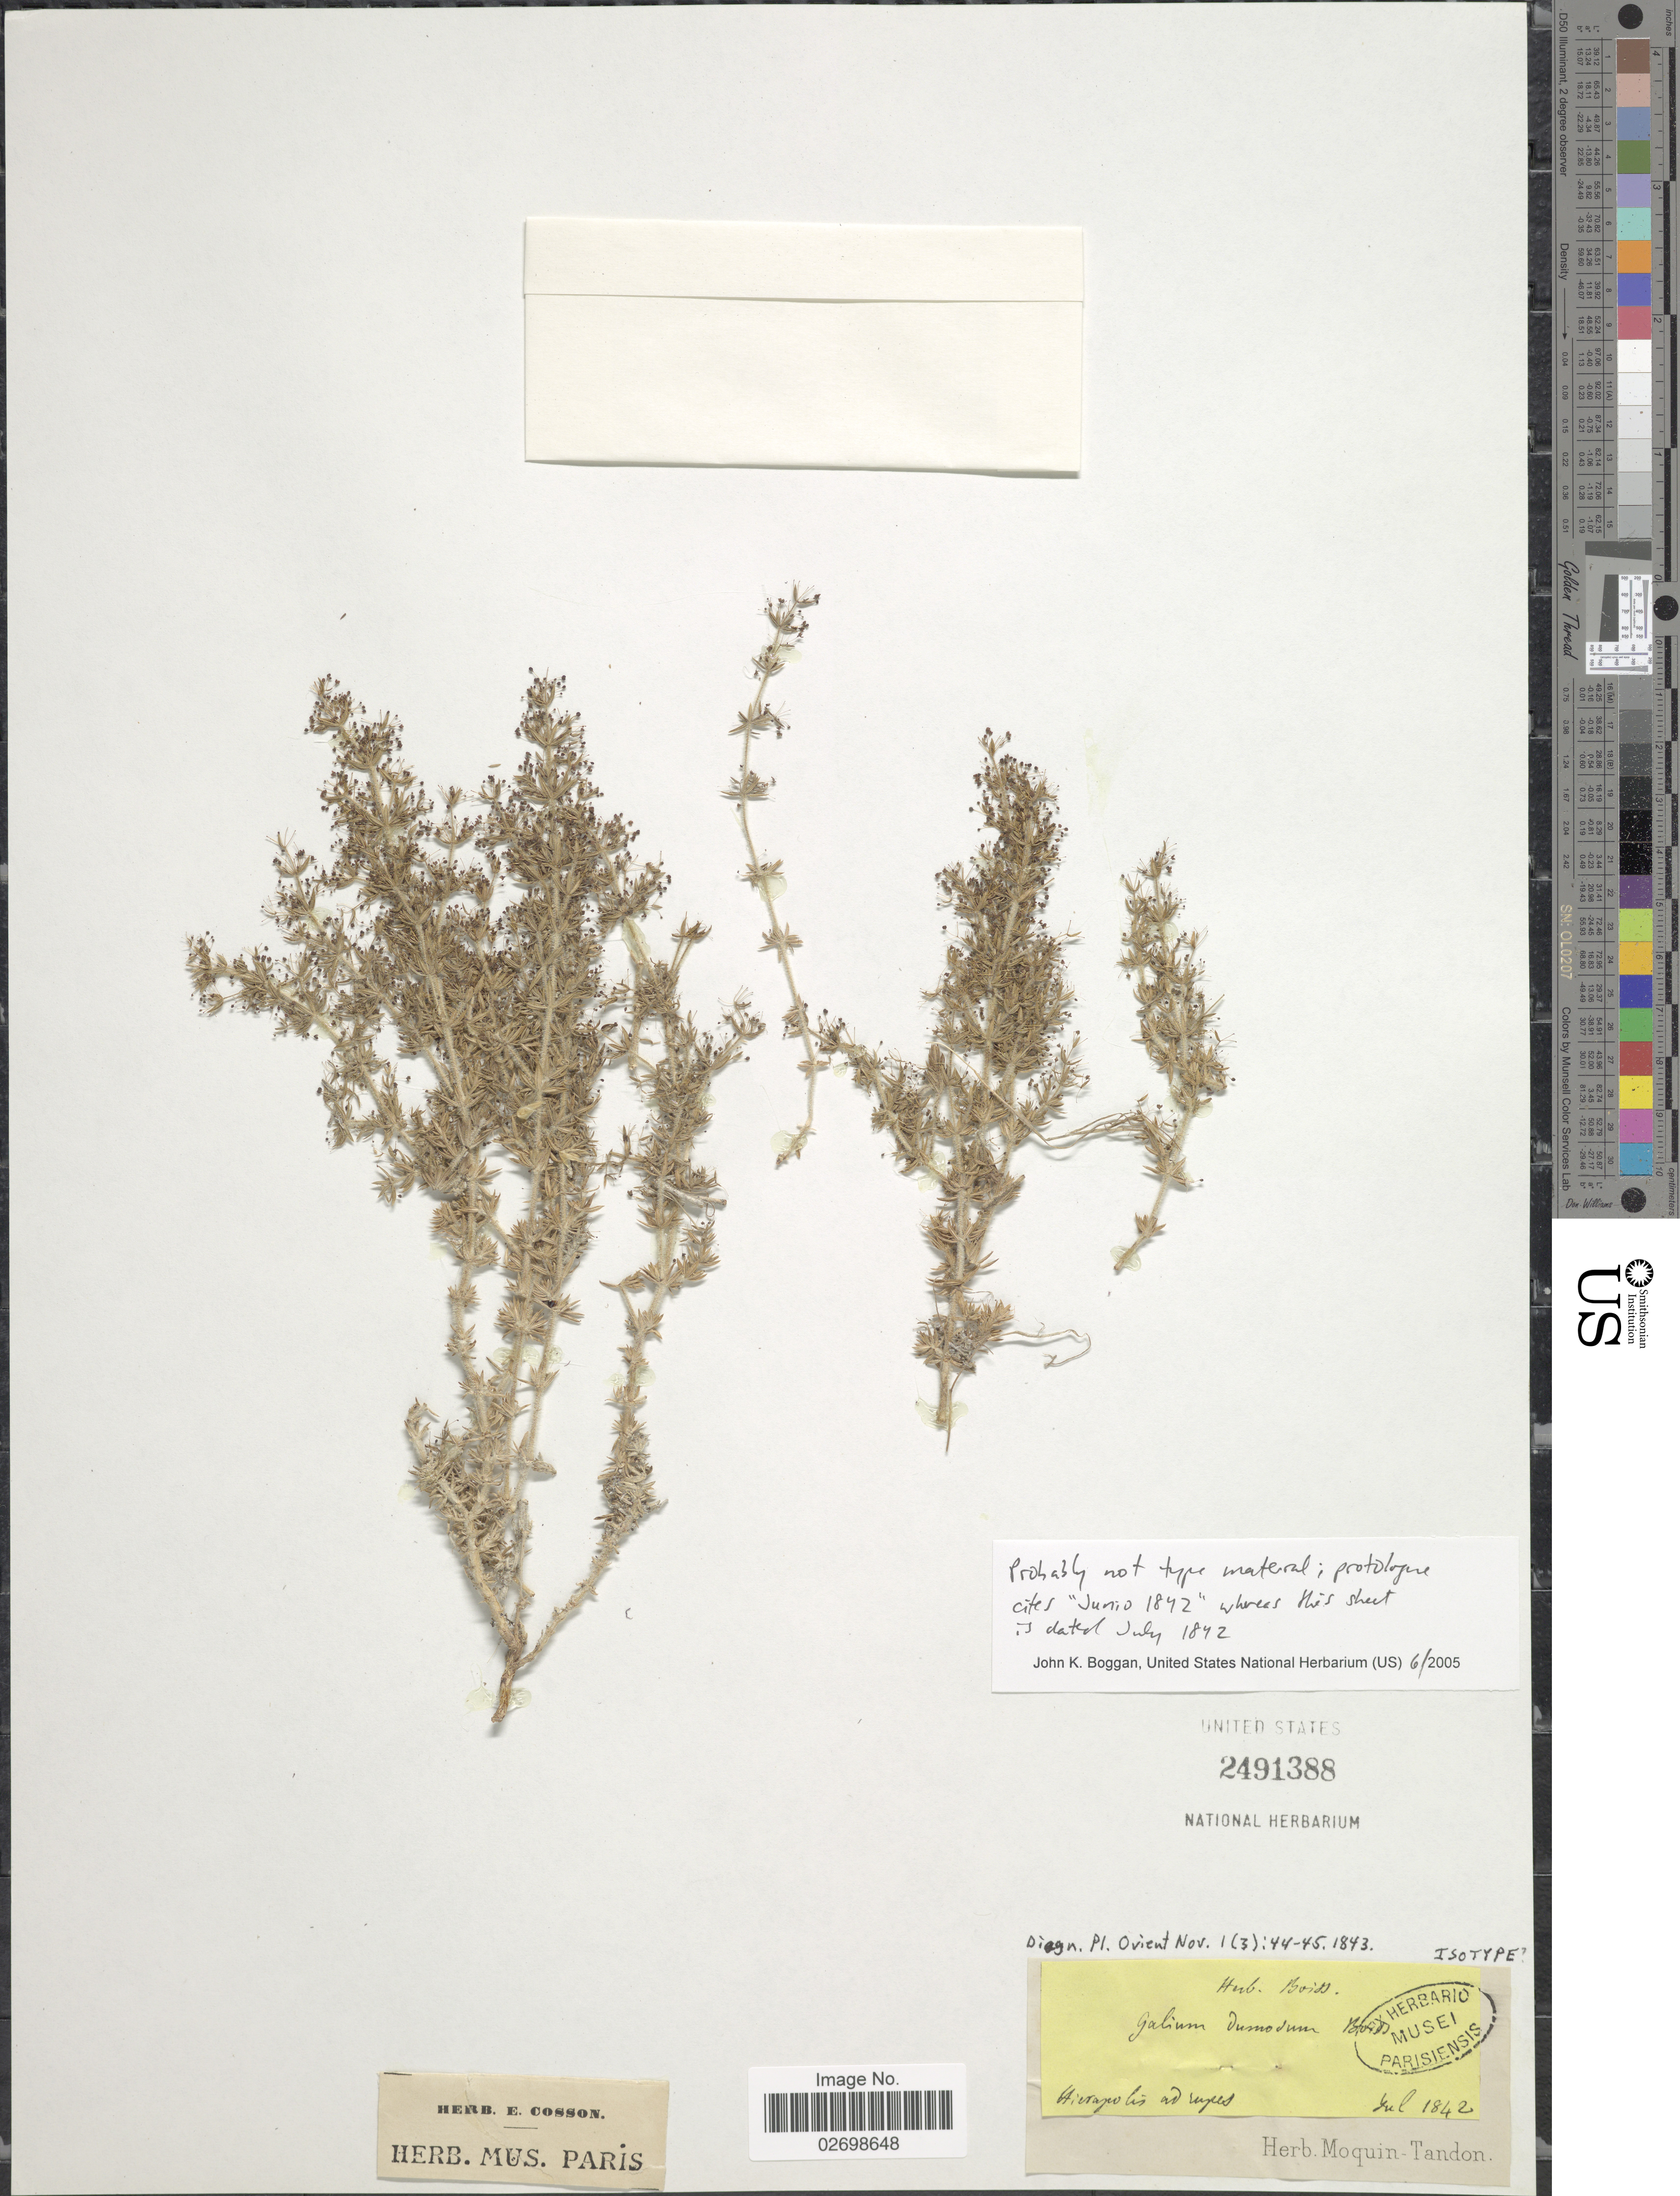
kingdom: Plantae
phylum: Tracheophyta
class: Magnoliopsida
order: Gentianales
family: Rubiaceae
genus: Galium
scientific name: Galium dumosum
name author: Boiss.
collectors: Ex herb. Moquin-Tandon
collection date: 1842-07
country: Turkey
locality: Hierapolis ad rupes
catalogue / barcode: US 2491388